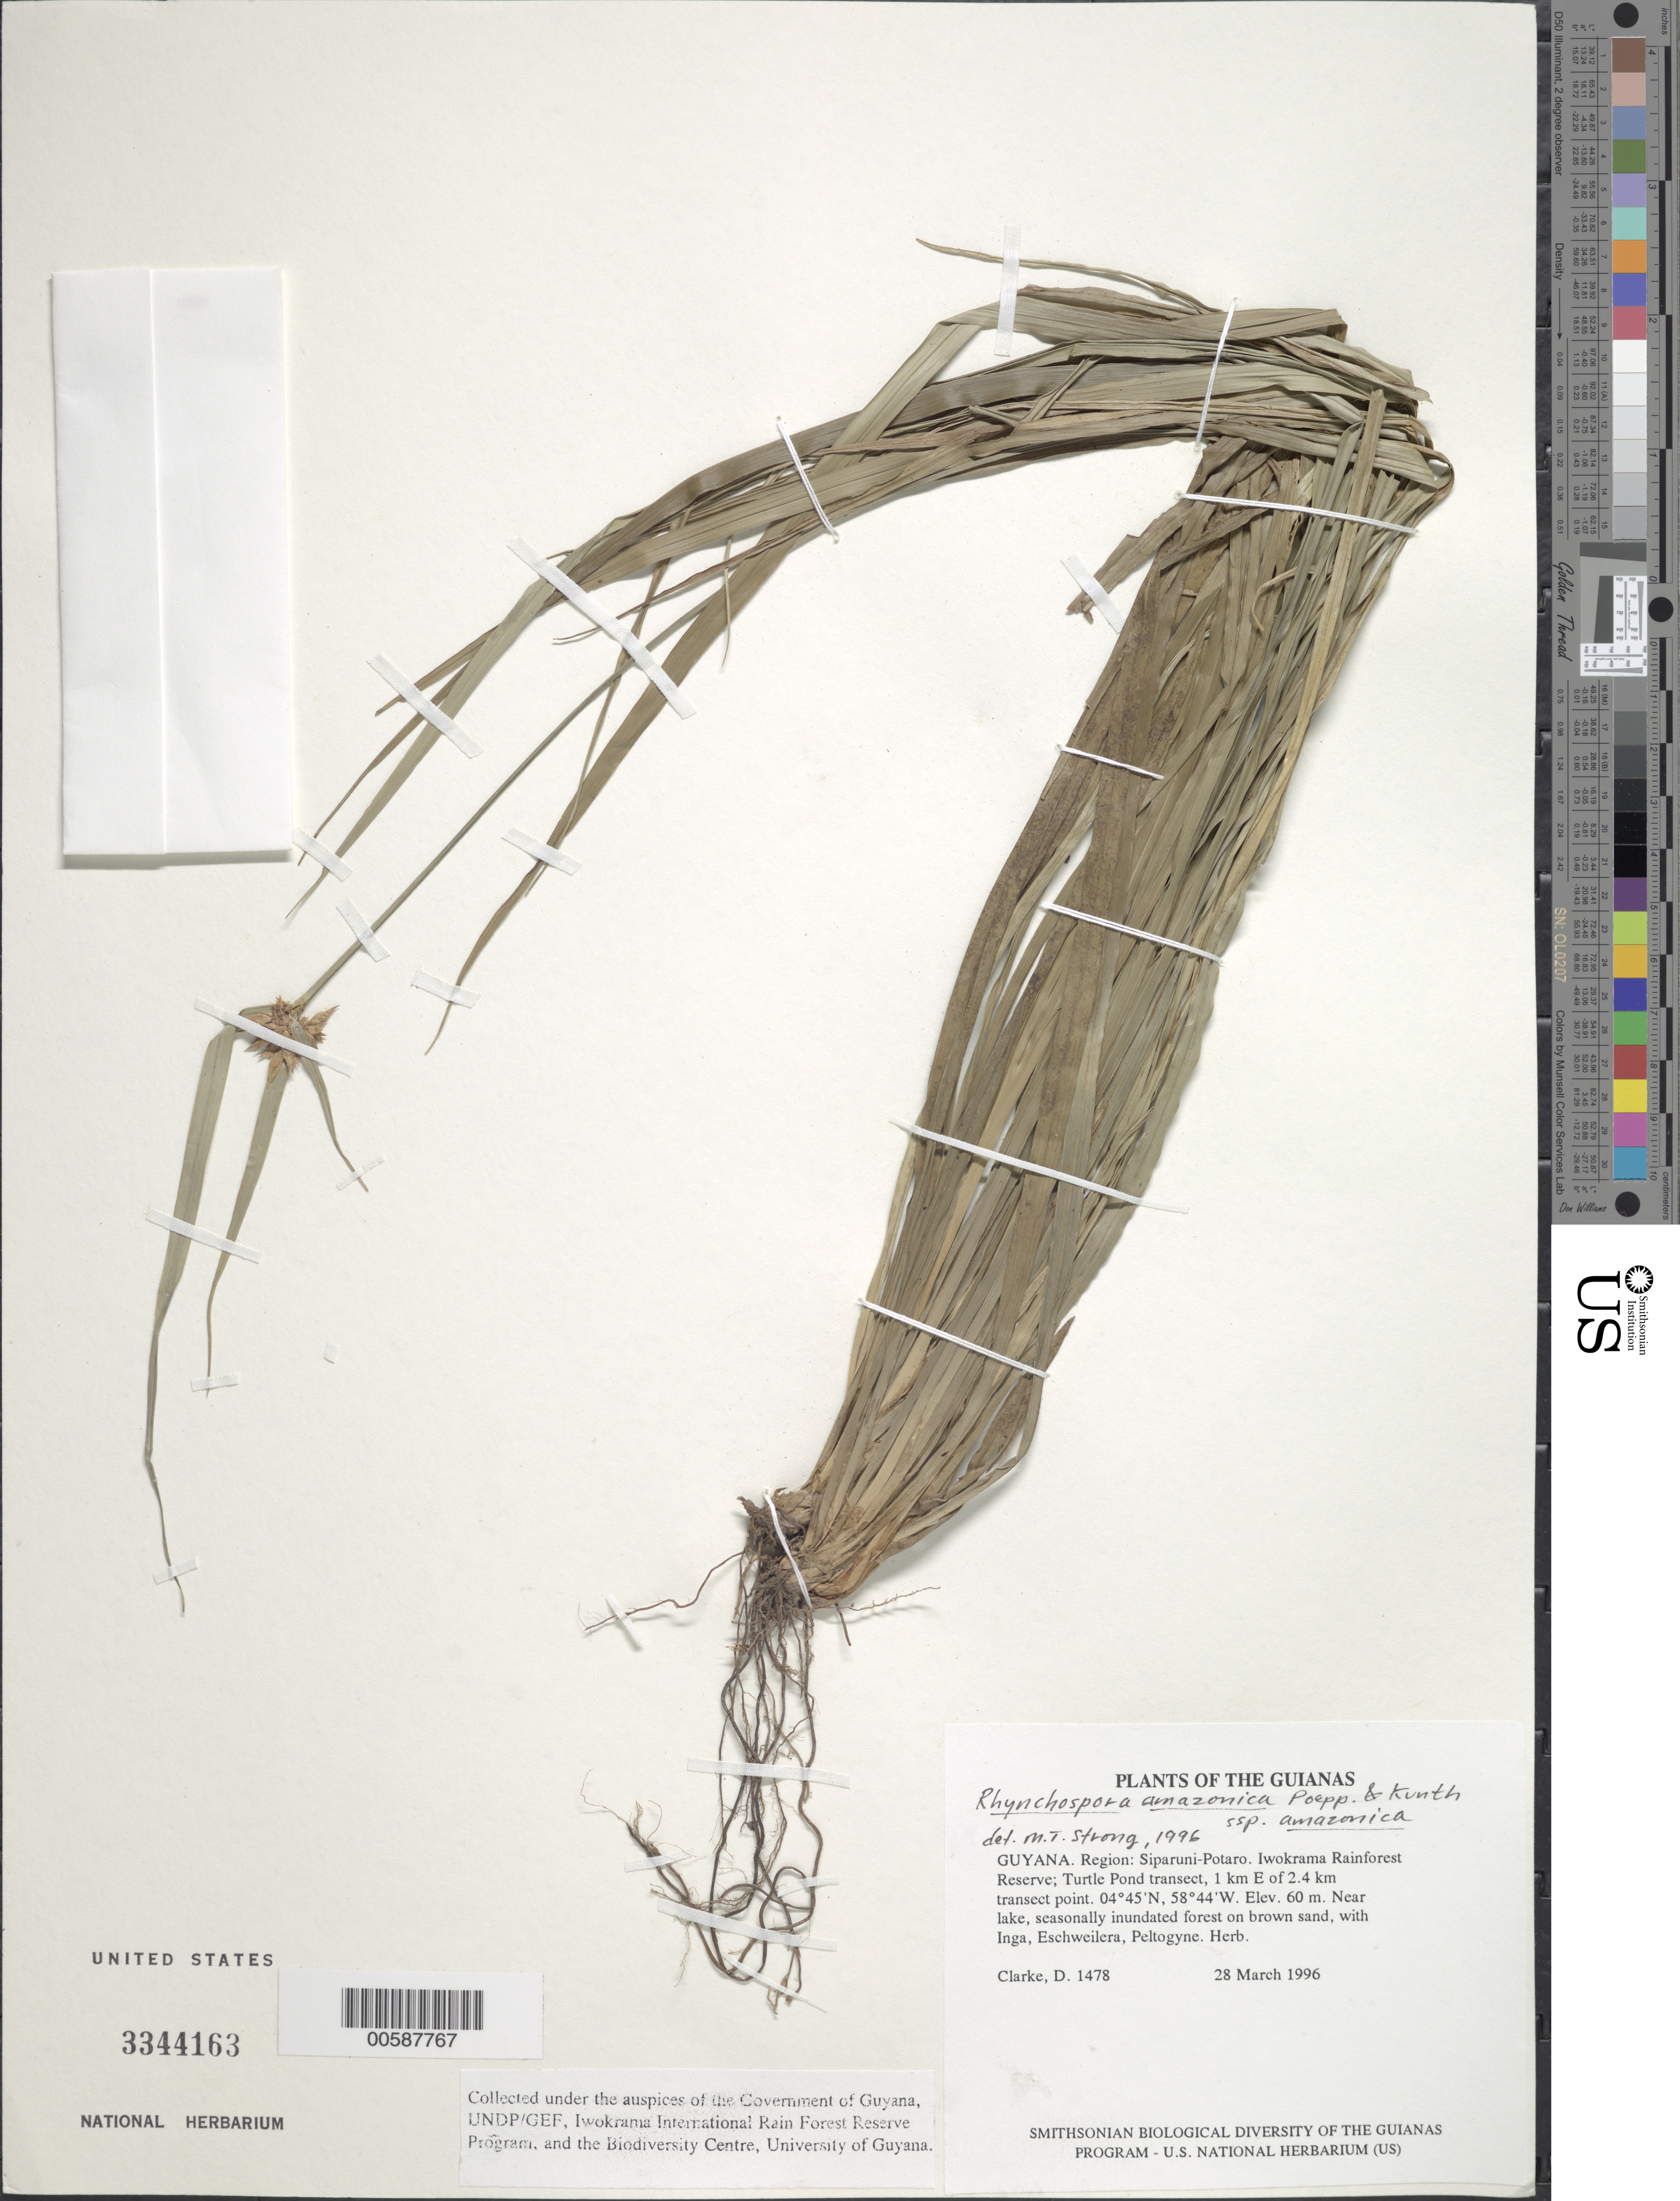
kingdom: Plantae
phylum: Tracheophyta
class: Liliopsida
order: Poales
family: Cyperaceae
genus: Rhynchospora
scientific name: Rhynchospora amazonica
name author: Poepp. & Kunth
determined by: Strong, M. T., (US), Smithsonian Institution - National Museum of Natural History (UNITED STATES)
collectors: H. D. Clarke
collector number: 1478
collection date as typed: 28 March 1996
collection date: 1996-03-28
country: Guyana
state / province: Potaro-Siparuni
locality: Iwokrama Rainforest Reserve; Turtle Pond transect, 1 km E of 2.4 km transect point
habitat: Near lake, seasonally inundated forest on brown sand, with Inga, Eschweilera, Peltogyne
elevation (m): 60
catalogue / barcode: US 3344163